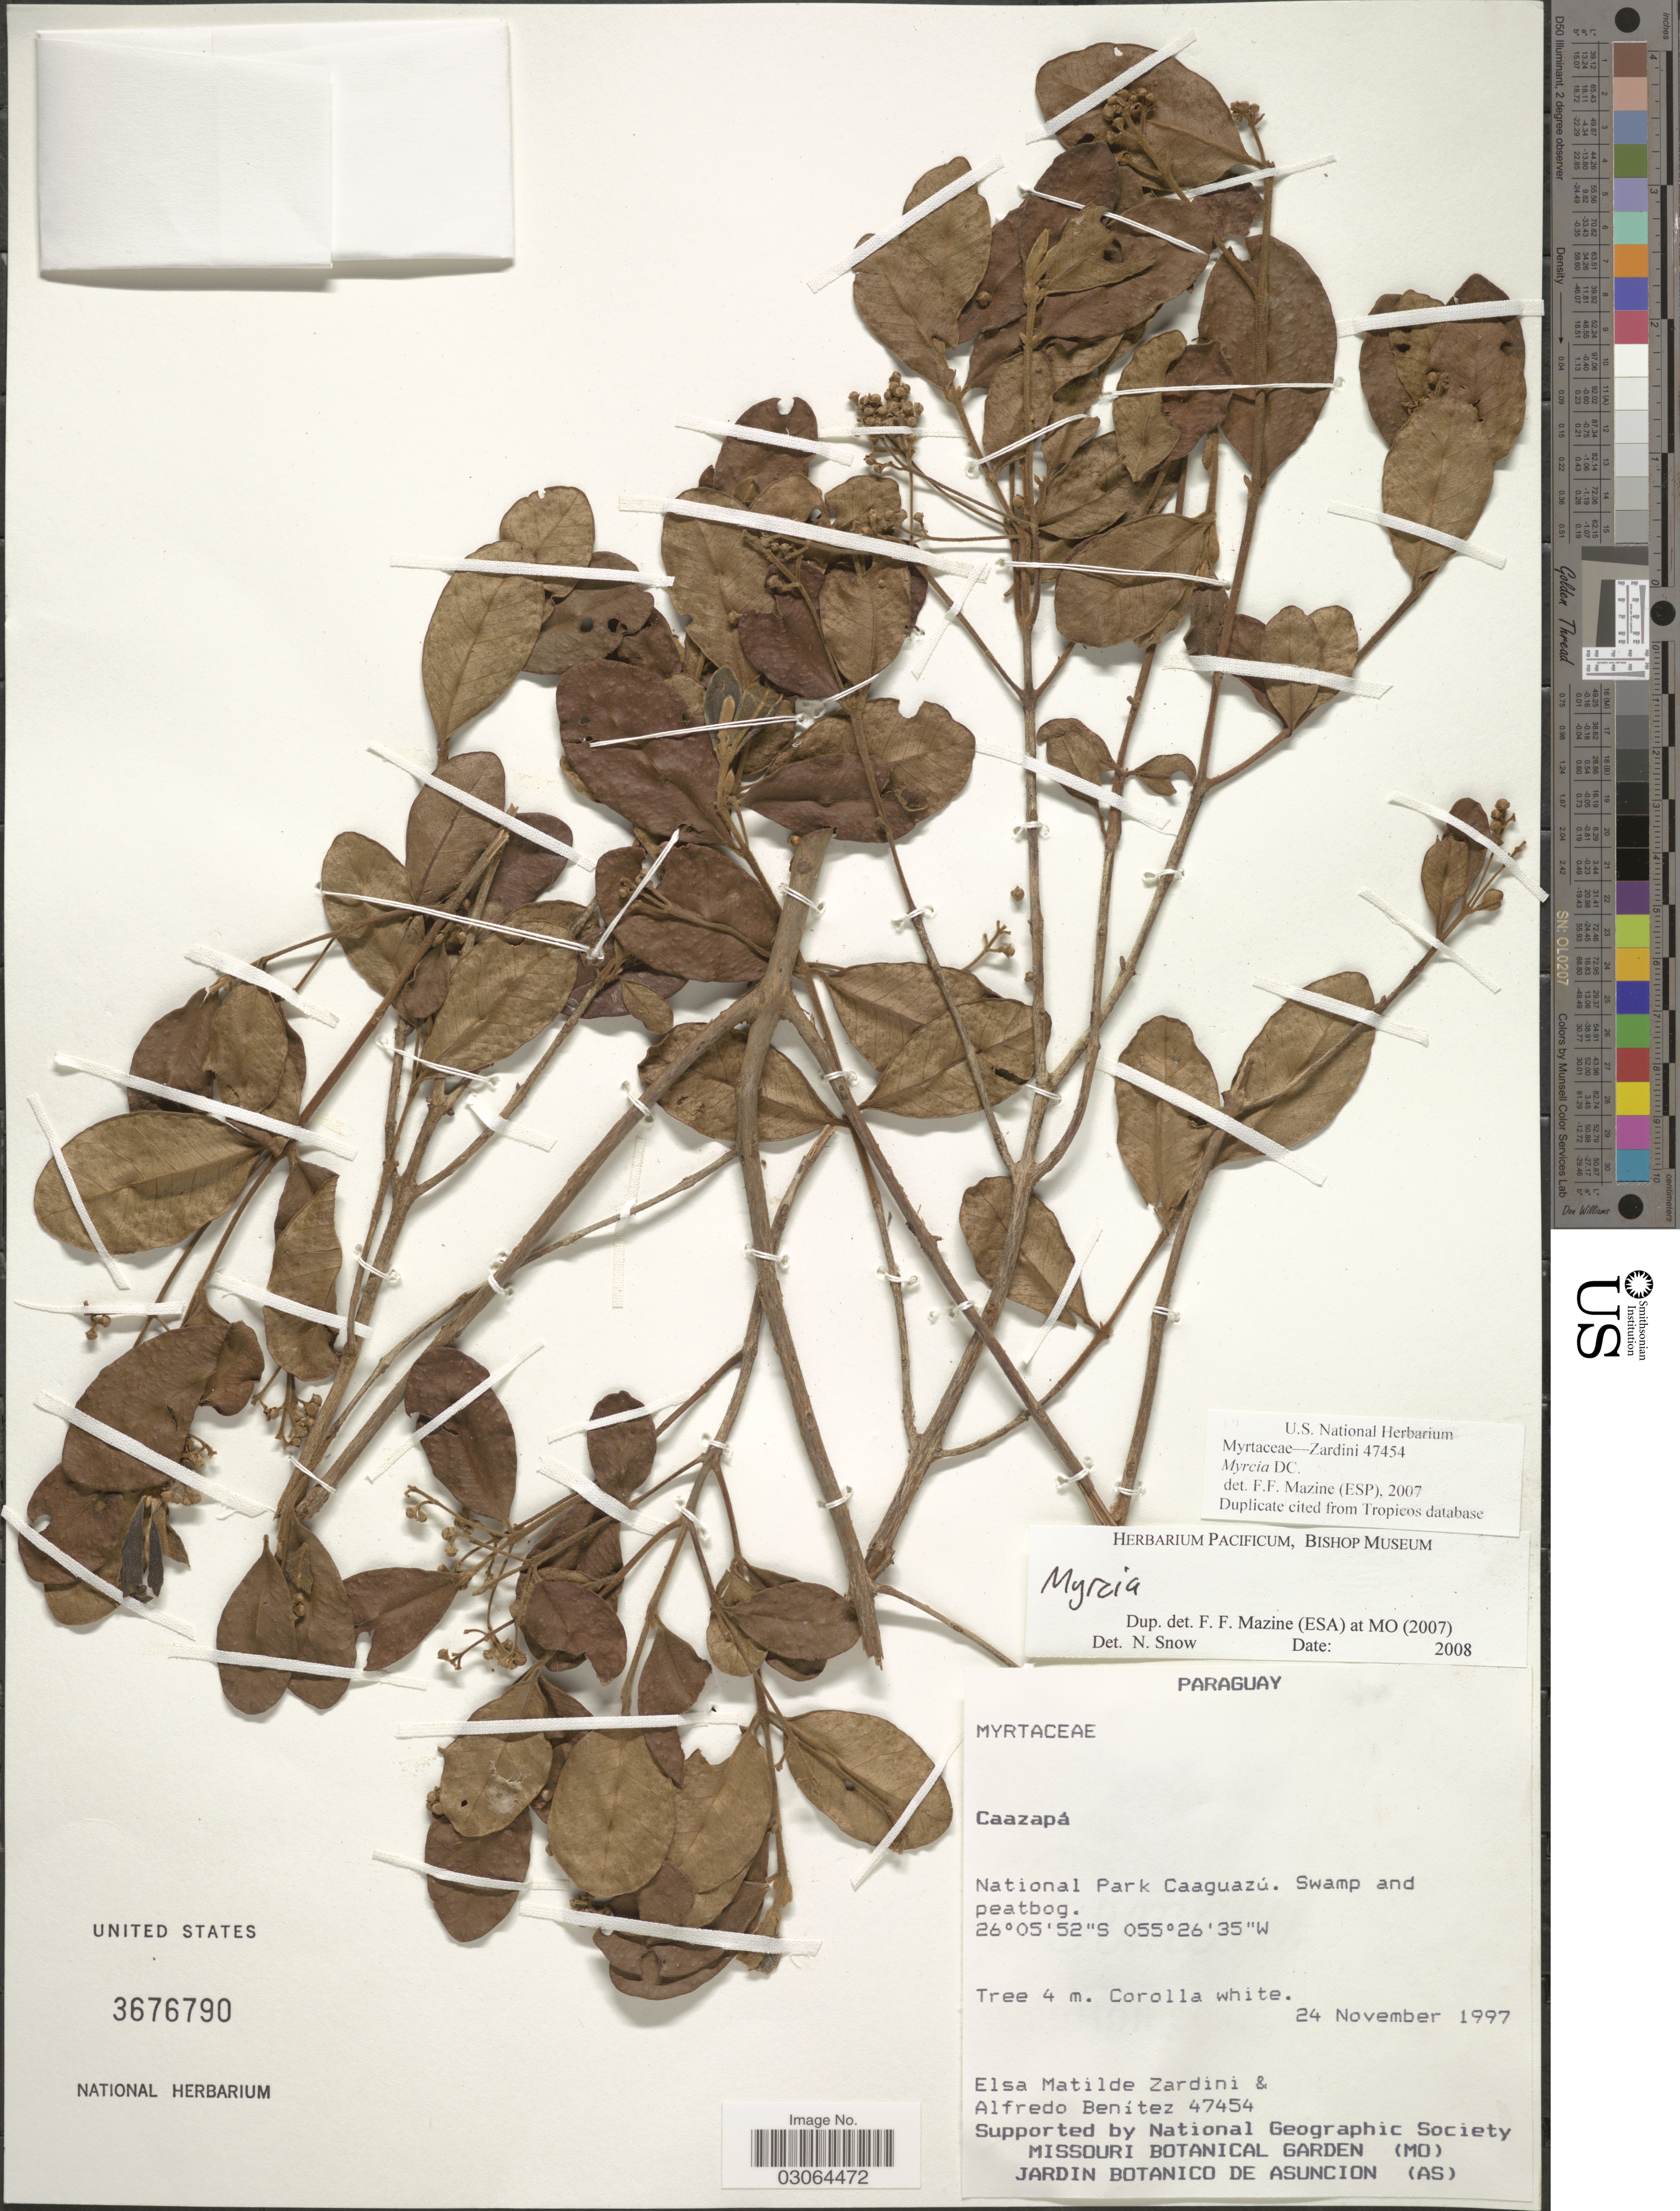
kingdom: Plantae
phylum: Tracheophyta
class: Magnoliopsida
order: Myrtales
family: Myrtaceae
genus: Myrcia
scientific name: Myrcia sp.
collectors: E. M. Zardini & A. Benítez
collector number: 47454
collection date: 1997-11-24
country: Paraguay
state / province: Caazapa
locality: National Park Caaguazú.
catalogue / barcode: US 3676790